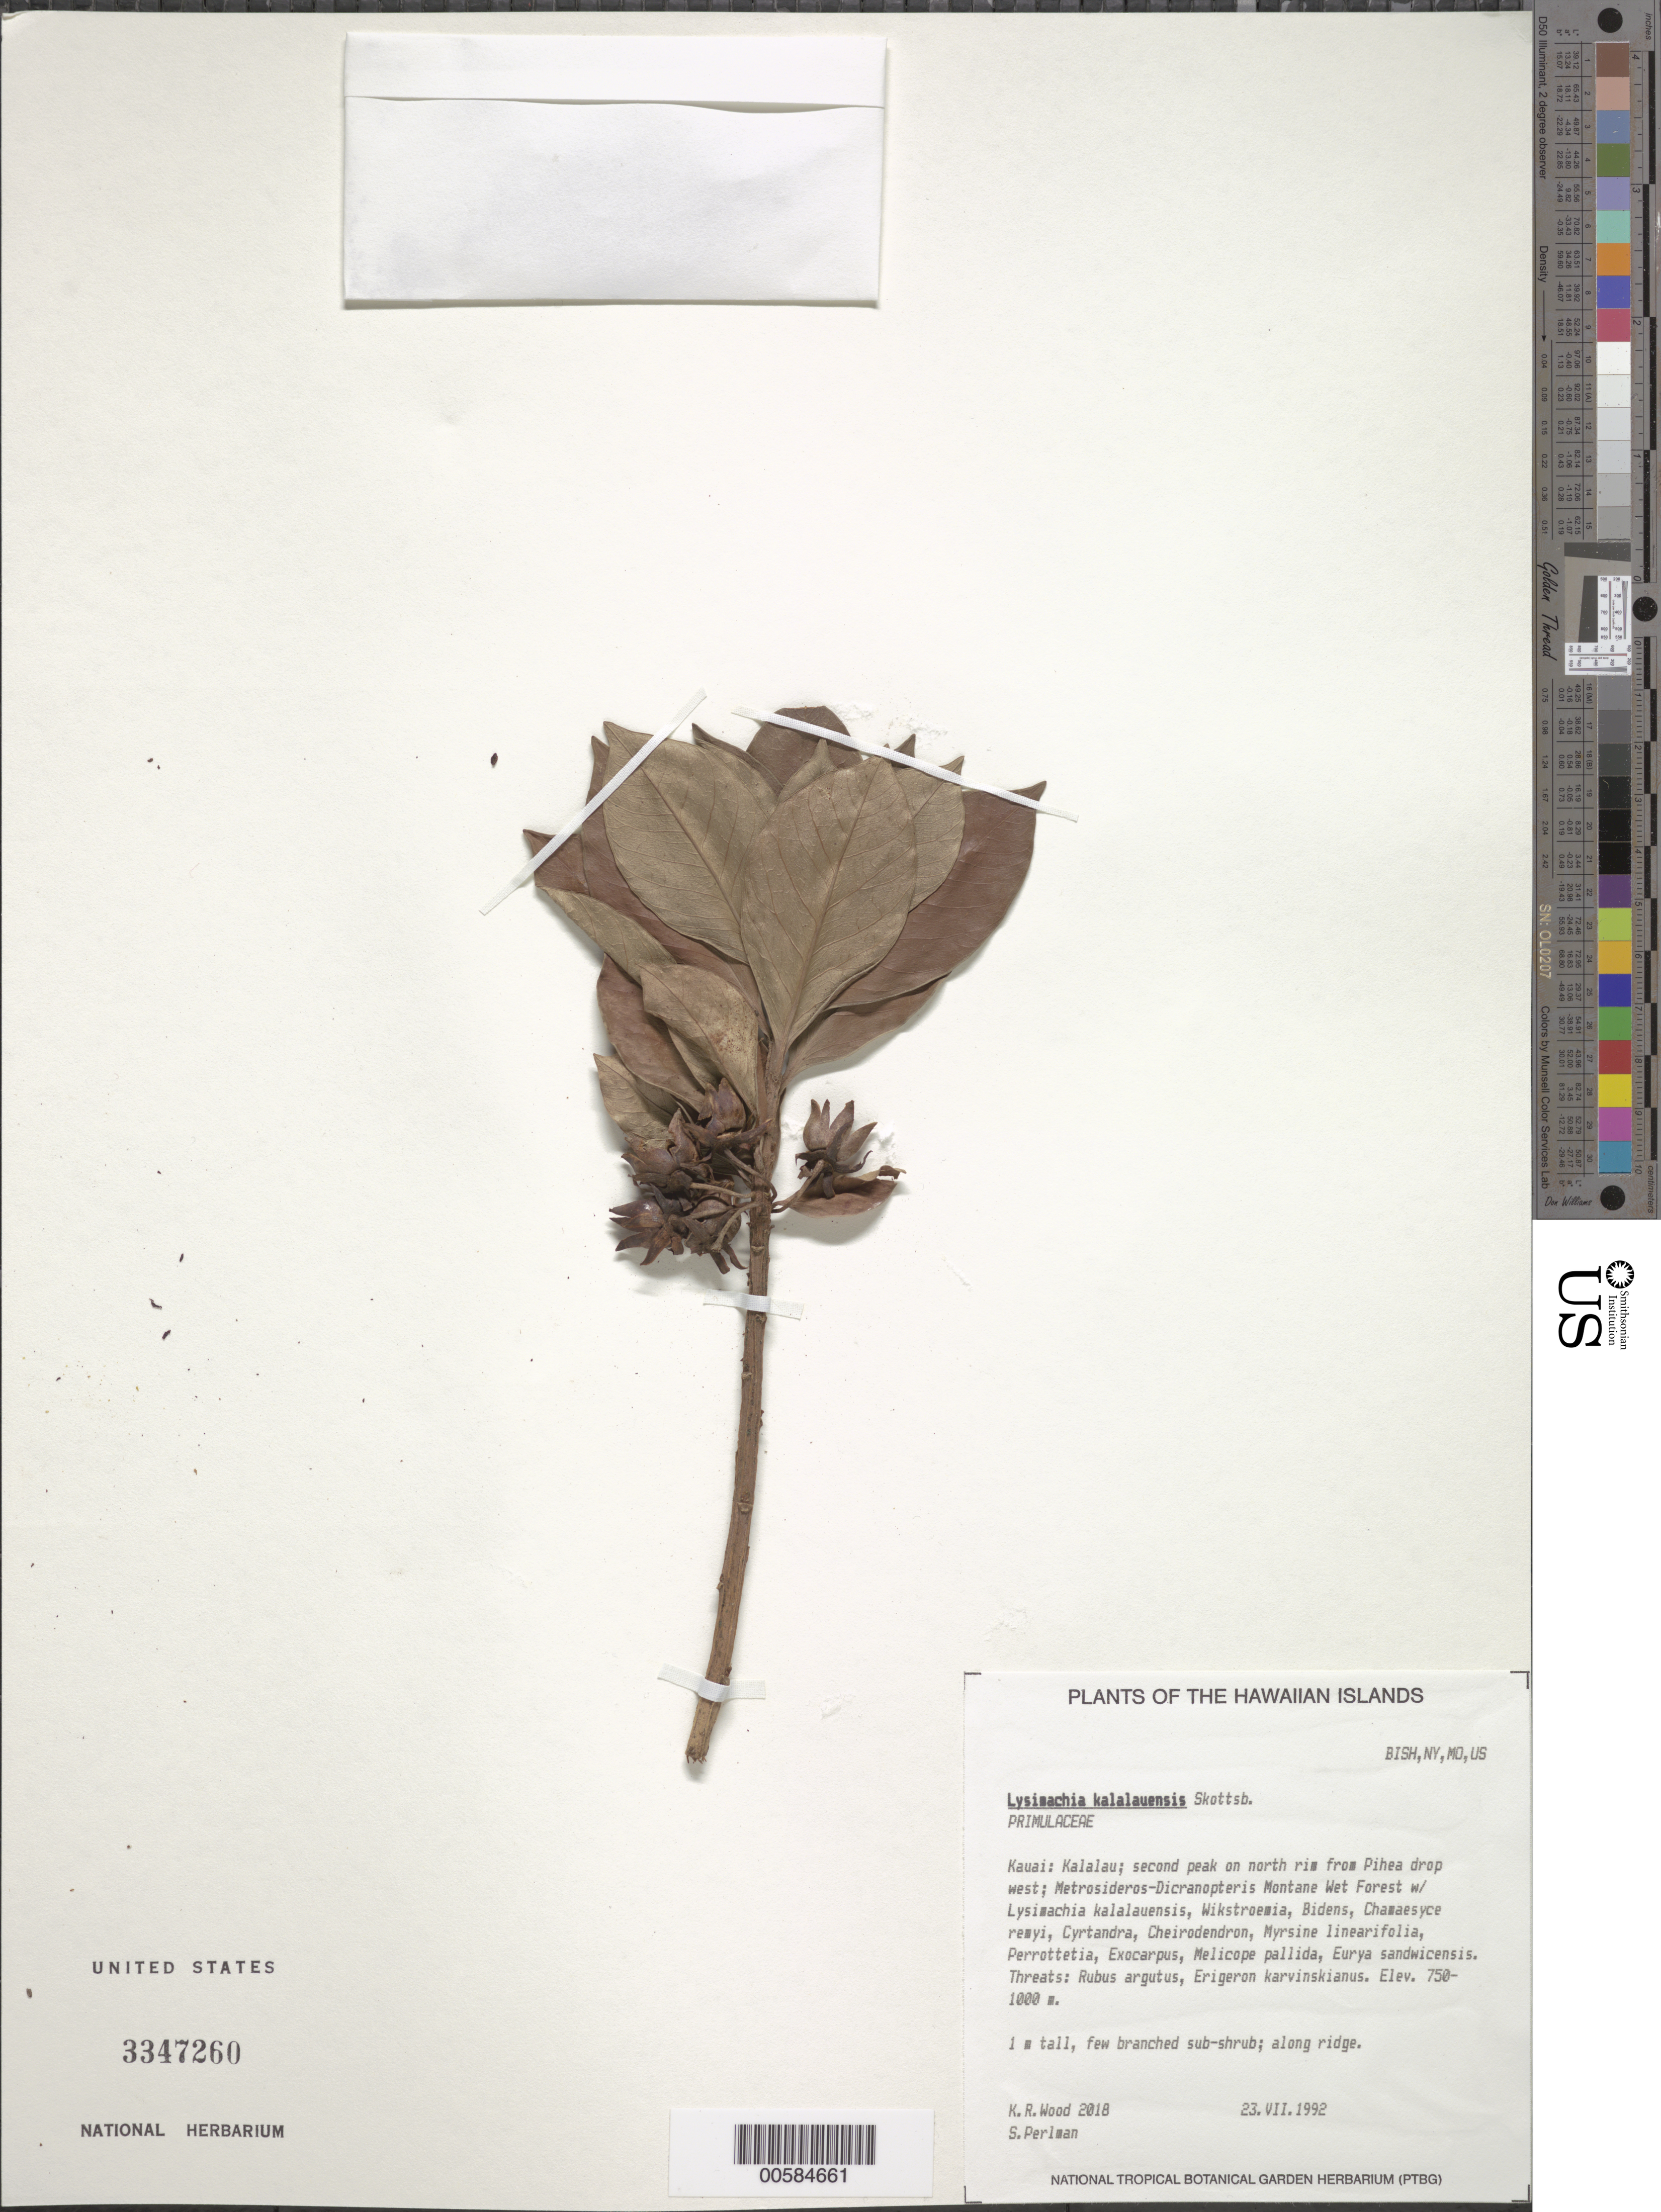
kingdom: Plantae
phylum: Tracheophyta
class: Magnoliopsida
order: Ericales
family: Primulaceae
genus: Lysimachia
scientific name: Lysimachia kalalauensis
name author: Skottsb.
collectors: K. R. Wood & S. P. Perlman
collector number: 2018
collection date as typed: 23 Jul 1992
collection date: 1992-07-23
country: United States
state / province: Hawaii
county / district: Kauai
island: Kaua'i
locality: Kalalau; second peak on N rim from Pihea drop W.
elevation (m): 750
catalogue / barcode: US 3347260